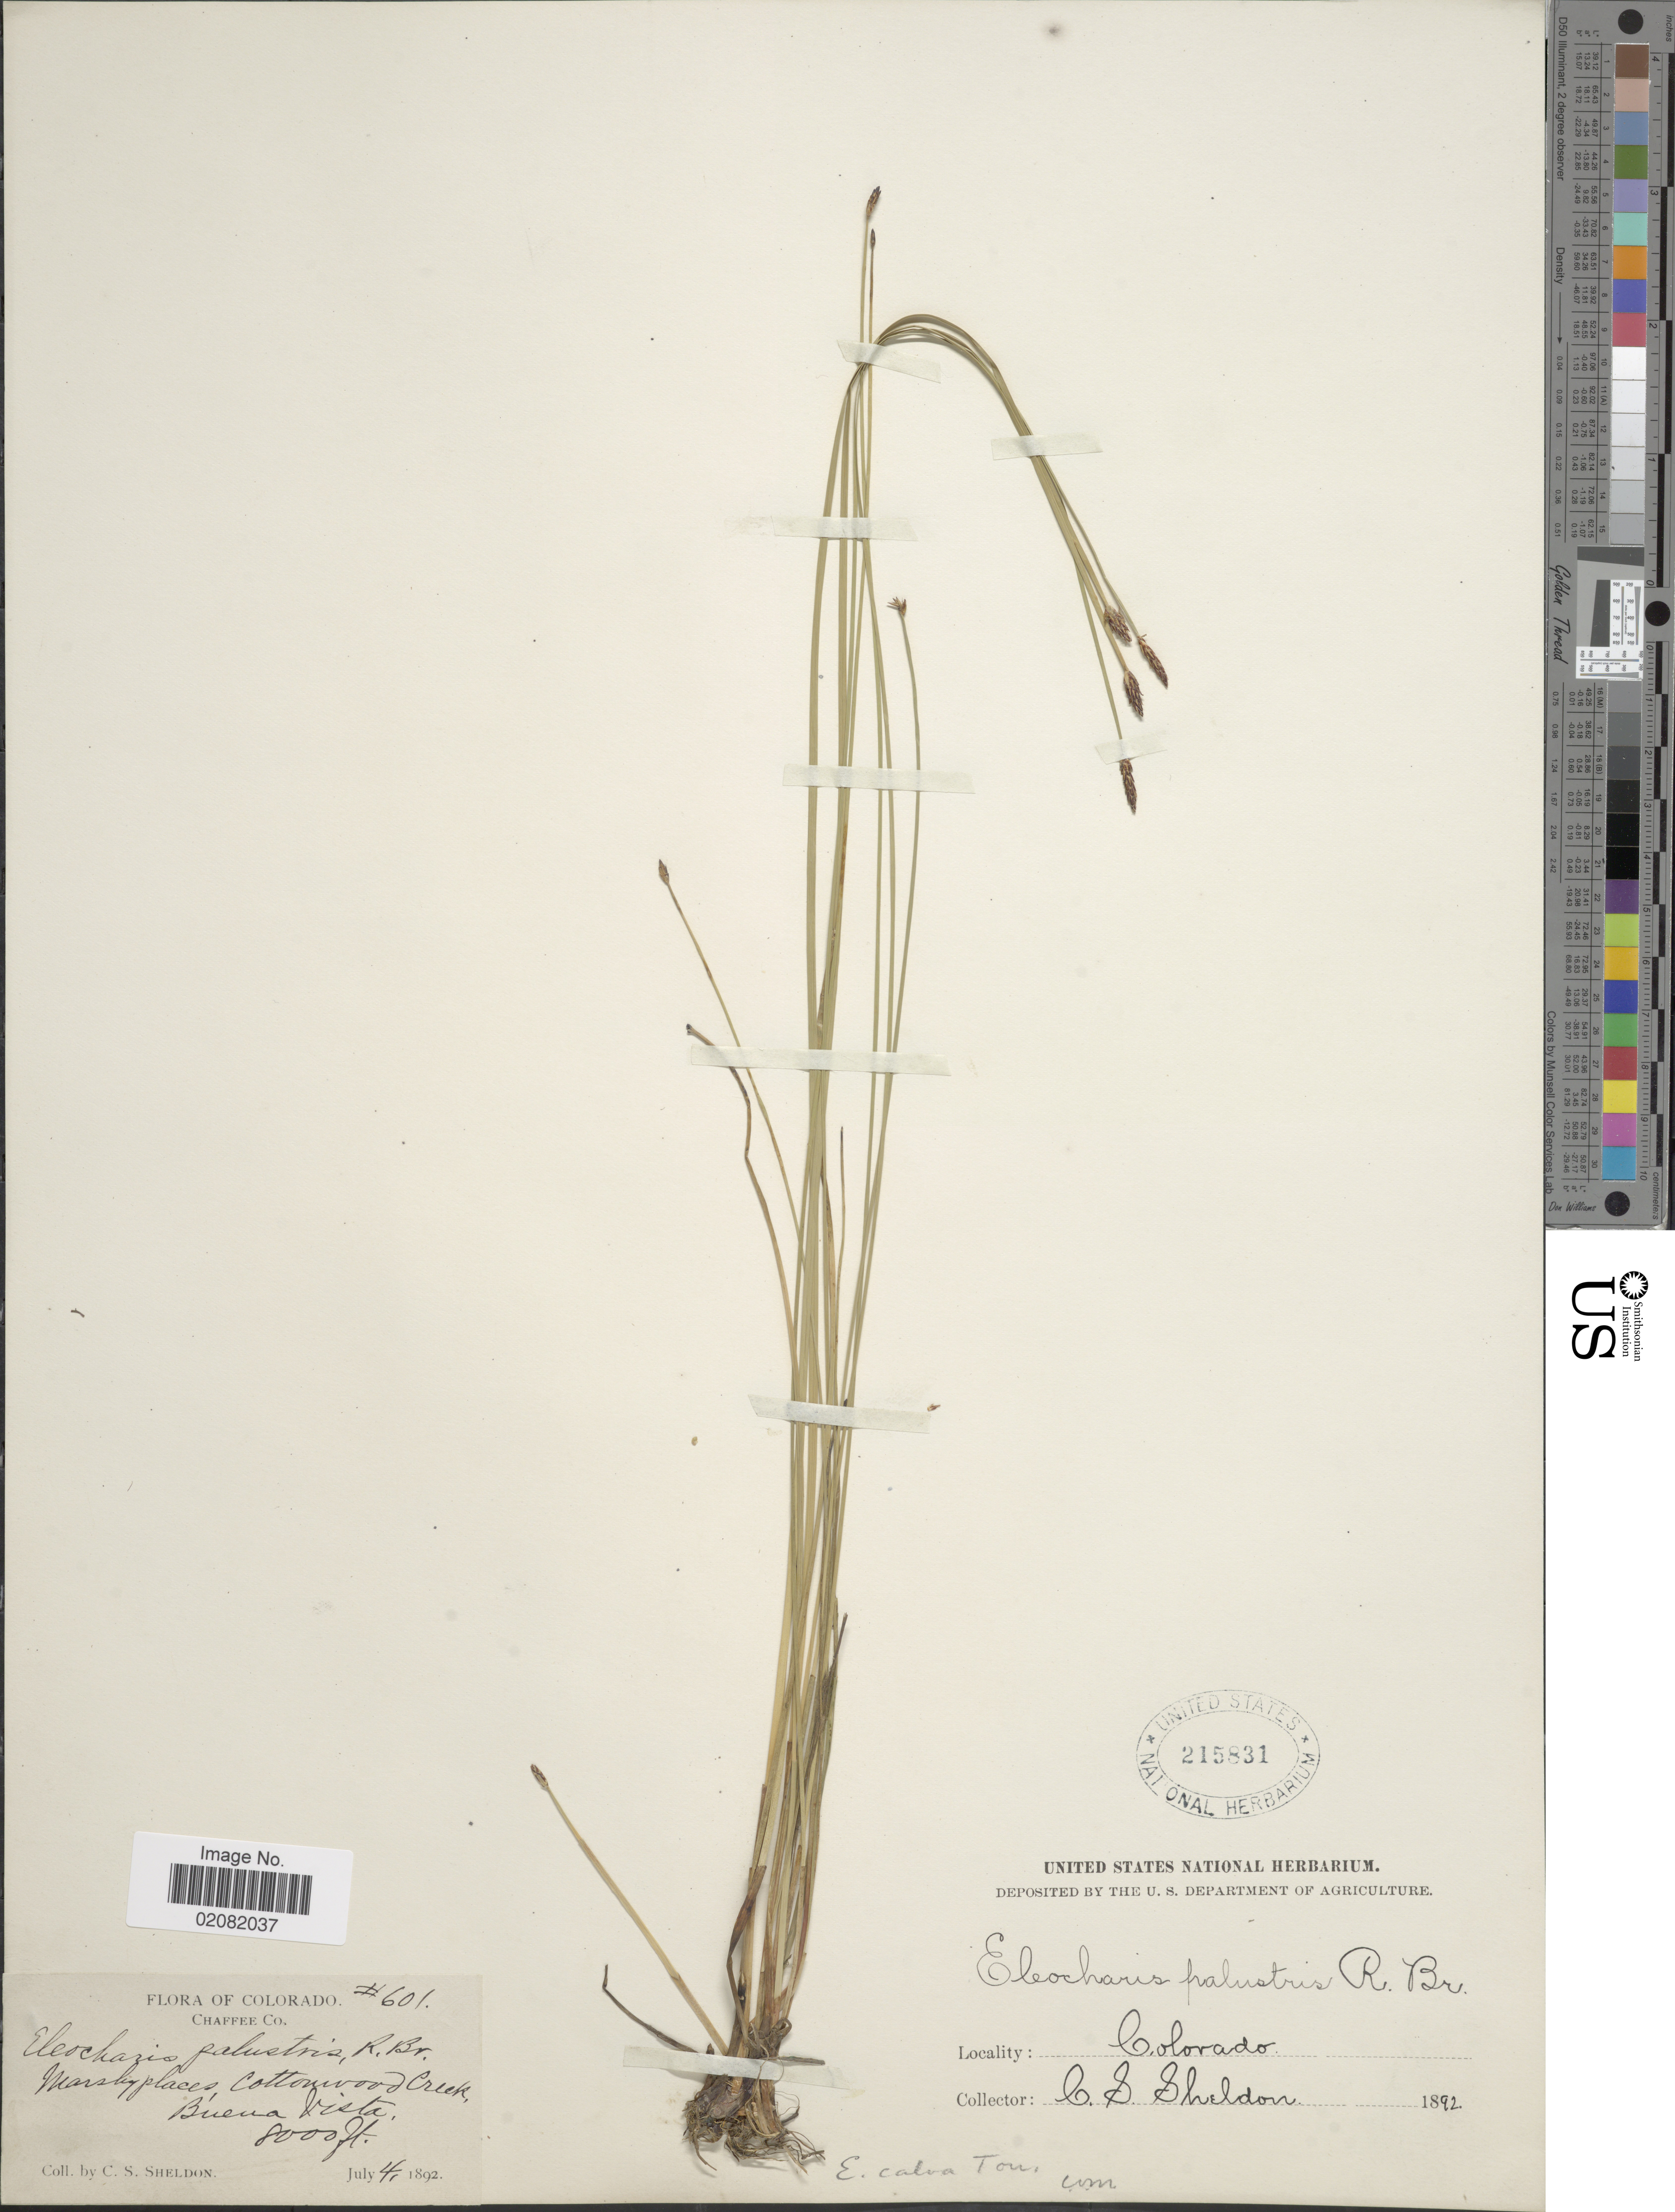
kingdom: Plantae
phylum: Tracheophyta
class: Liliopsida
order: Poales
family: Cyperaceae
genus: Eleocharis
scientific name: Eleocharis erythropoda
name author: Steud.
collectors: C. S. Sheldon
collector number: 601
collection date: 1892-07-04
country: United States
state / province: Colorado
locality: Chaffee Co, Marshy places, Cottonwood Creek, Buena Vista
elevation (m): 2438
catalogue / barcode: US 215831